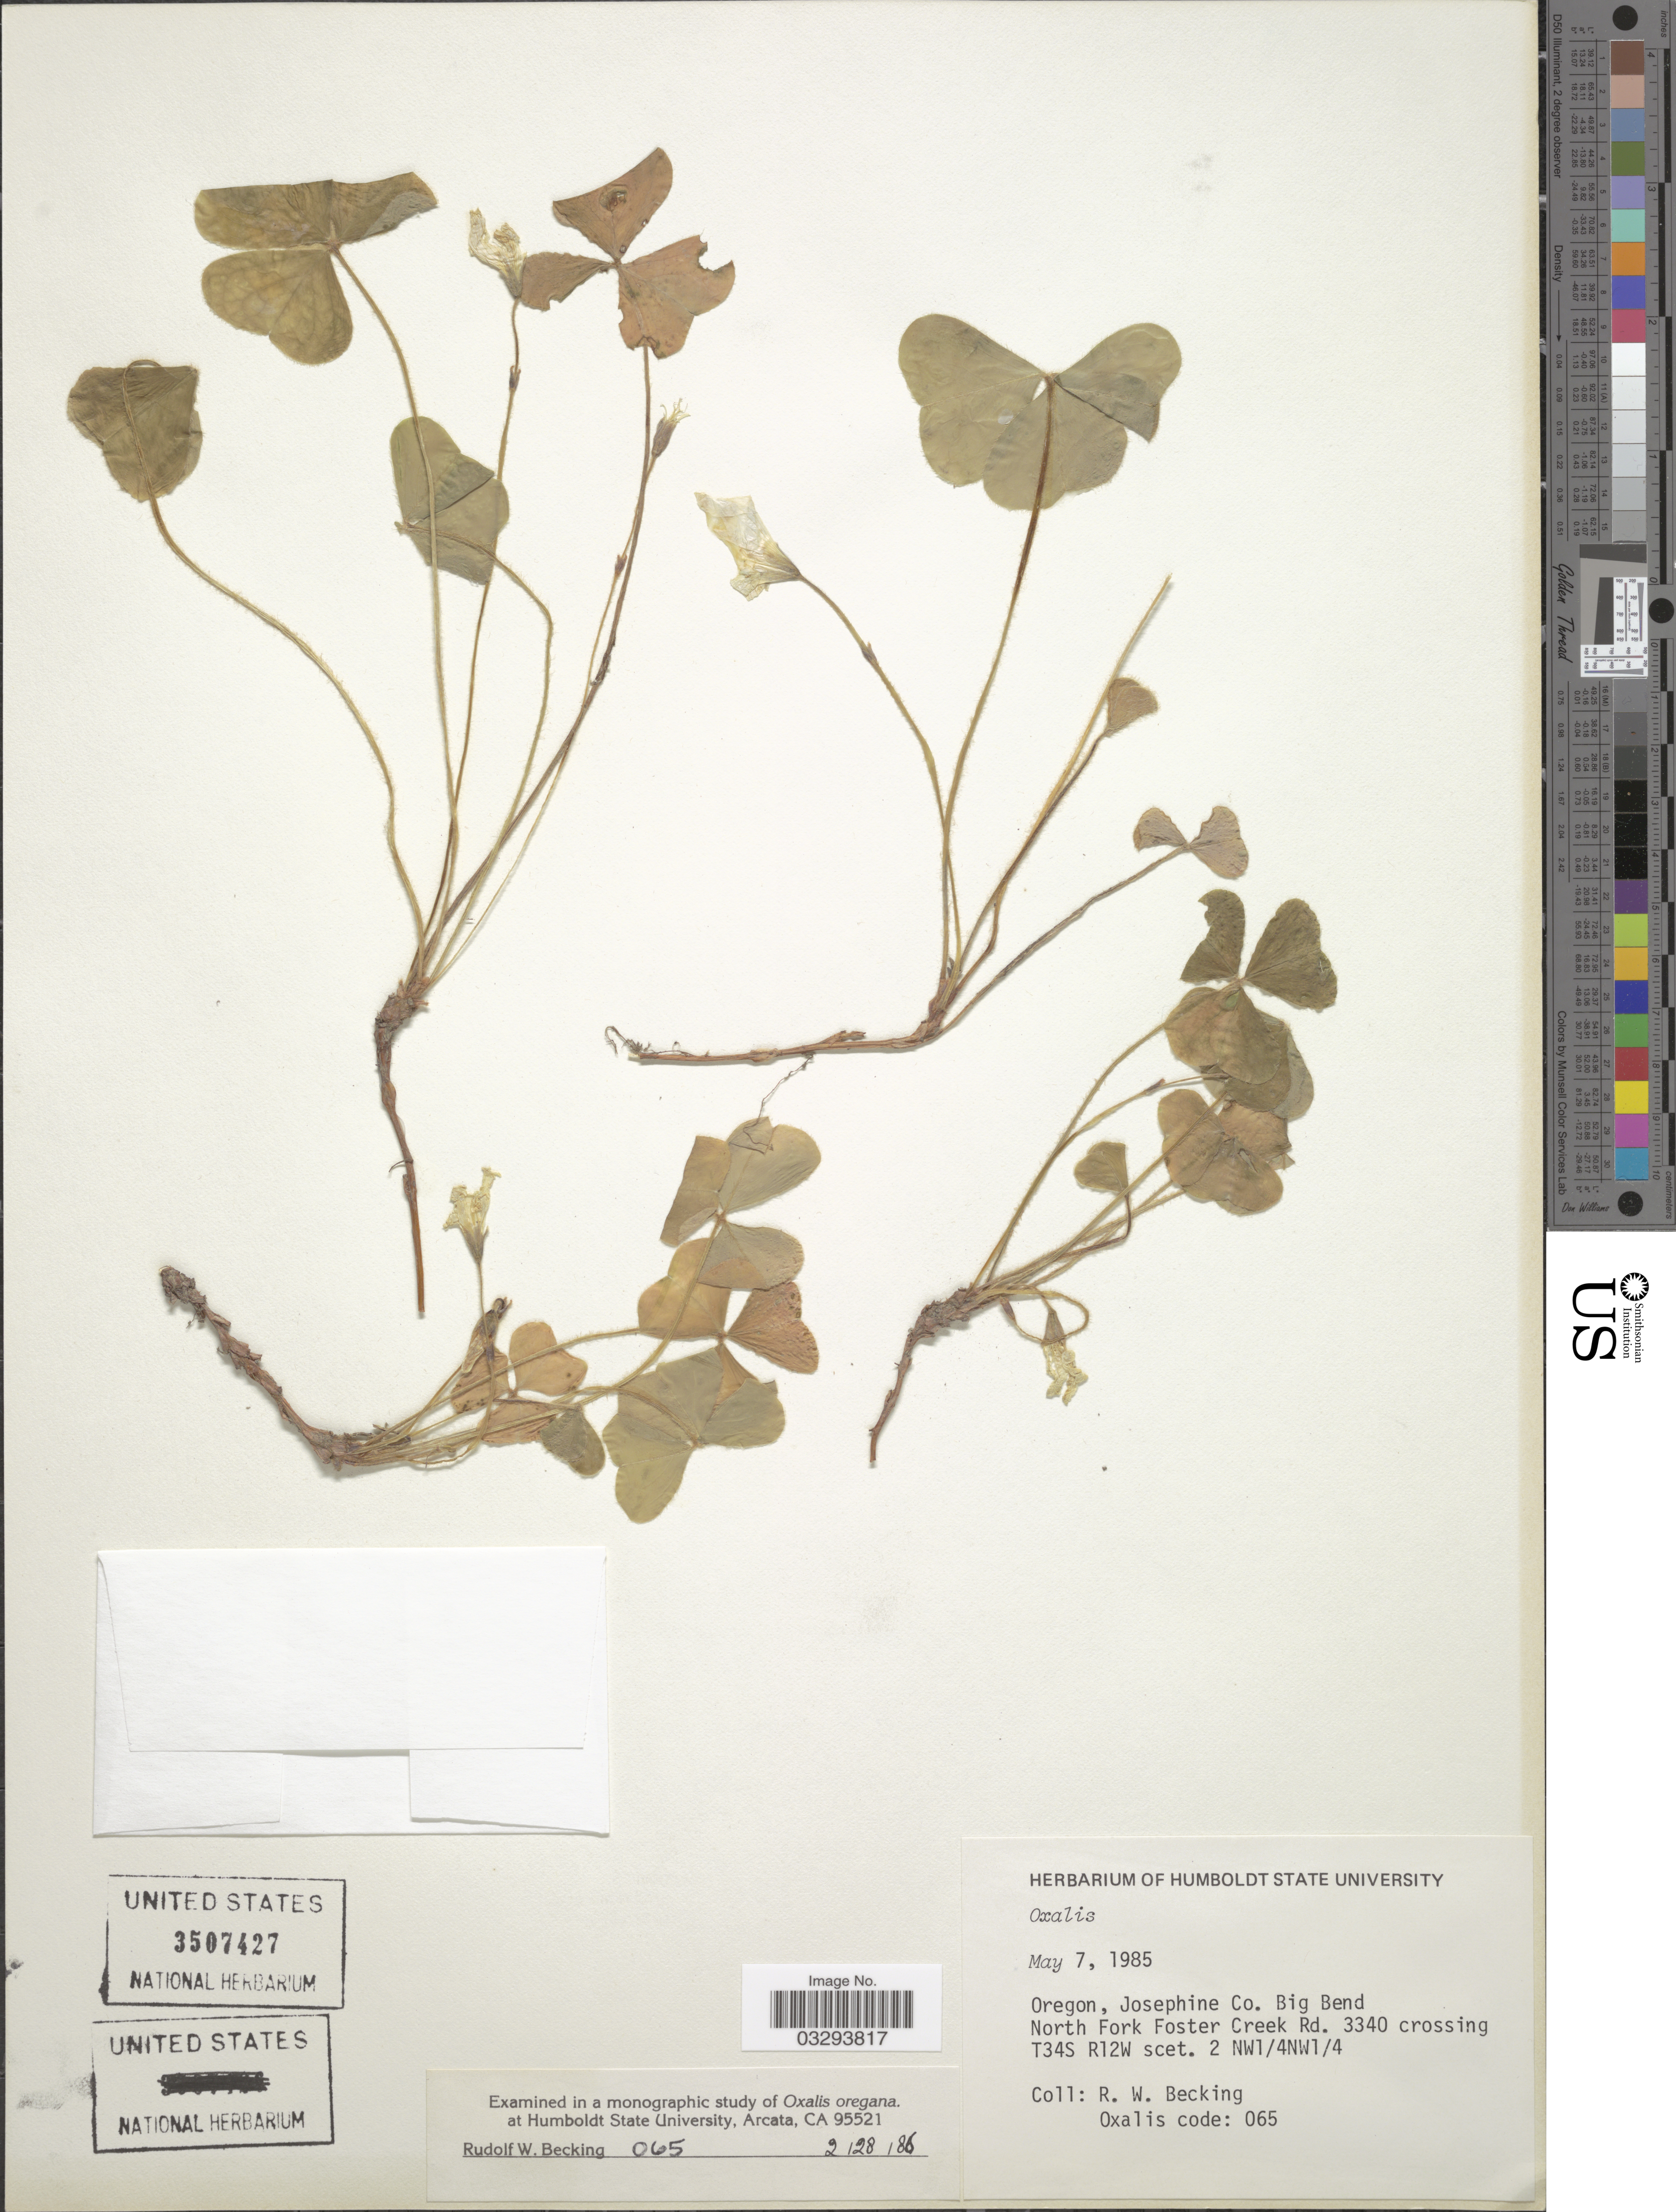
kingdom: Plantae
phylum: Tracheophyta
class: Magnoliopsida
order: Oxalidales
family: Oxalidaceae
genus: Oxalis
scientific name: Oxalis oregana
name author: Nutt.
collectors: R. Becking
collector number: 065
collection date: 1985-05-07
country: United States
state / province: Oregon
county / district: Josephine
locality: Josephine Co. Big Bend North Fork Foster Creek Rd. 3340 crossing T34S R12W scet. 2 NW1/4NW1/4.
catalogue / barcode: US 3507427